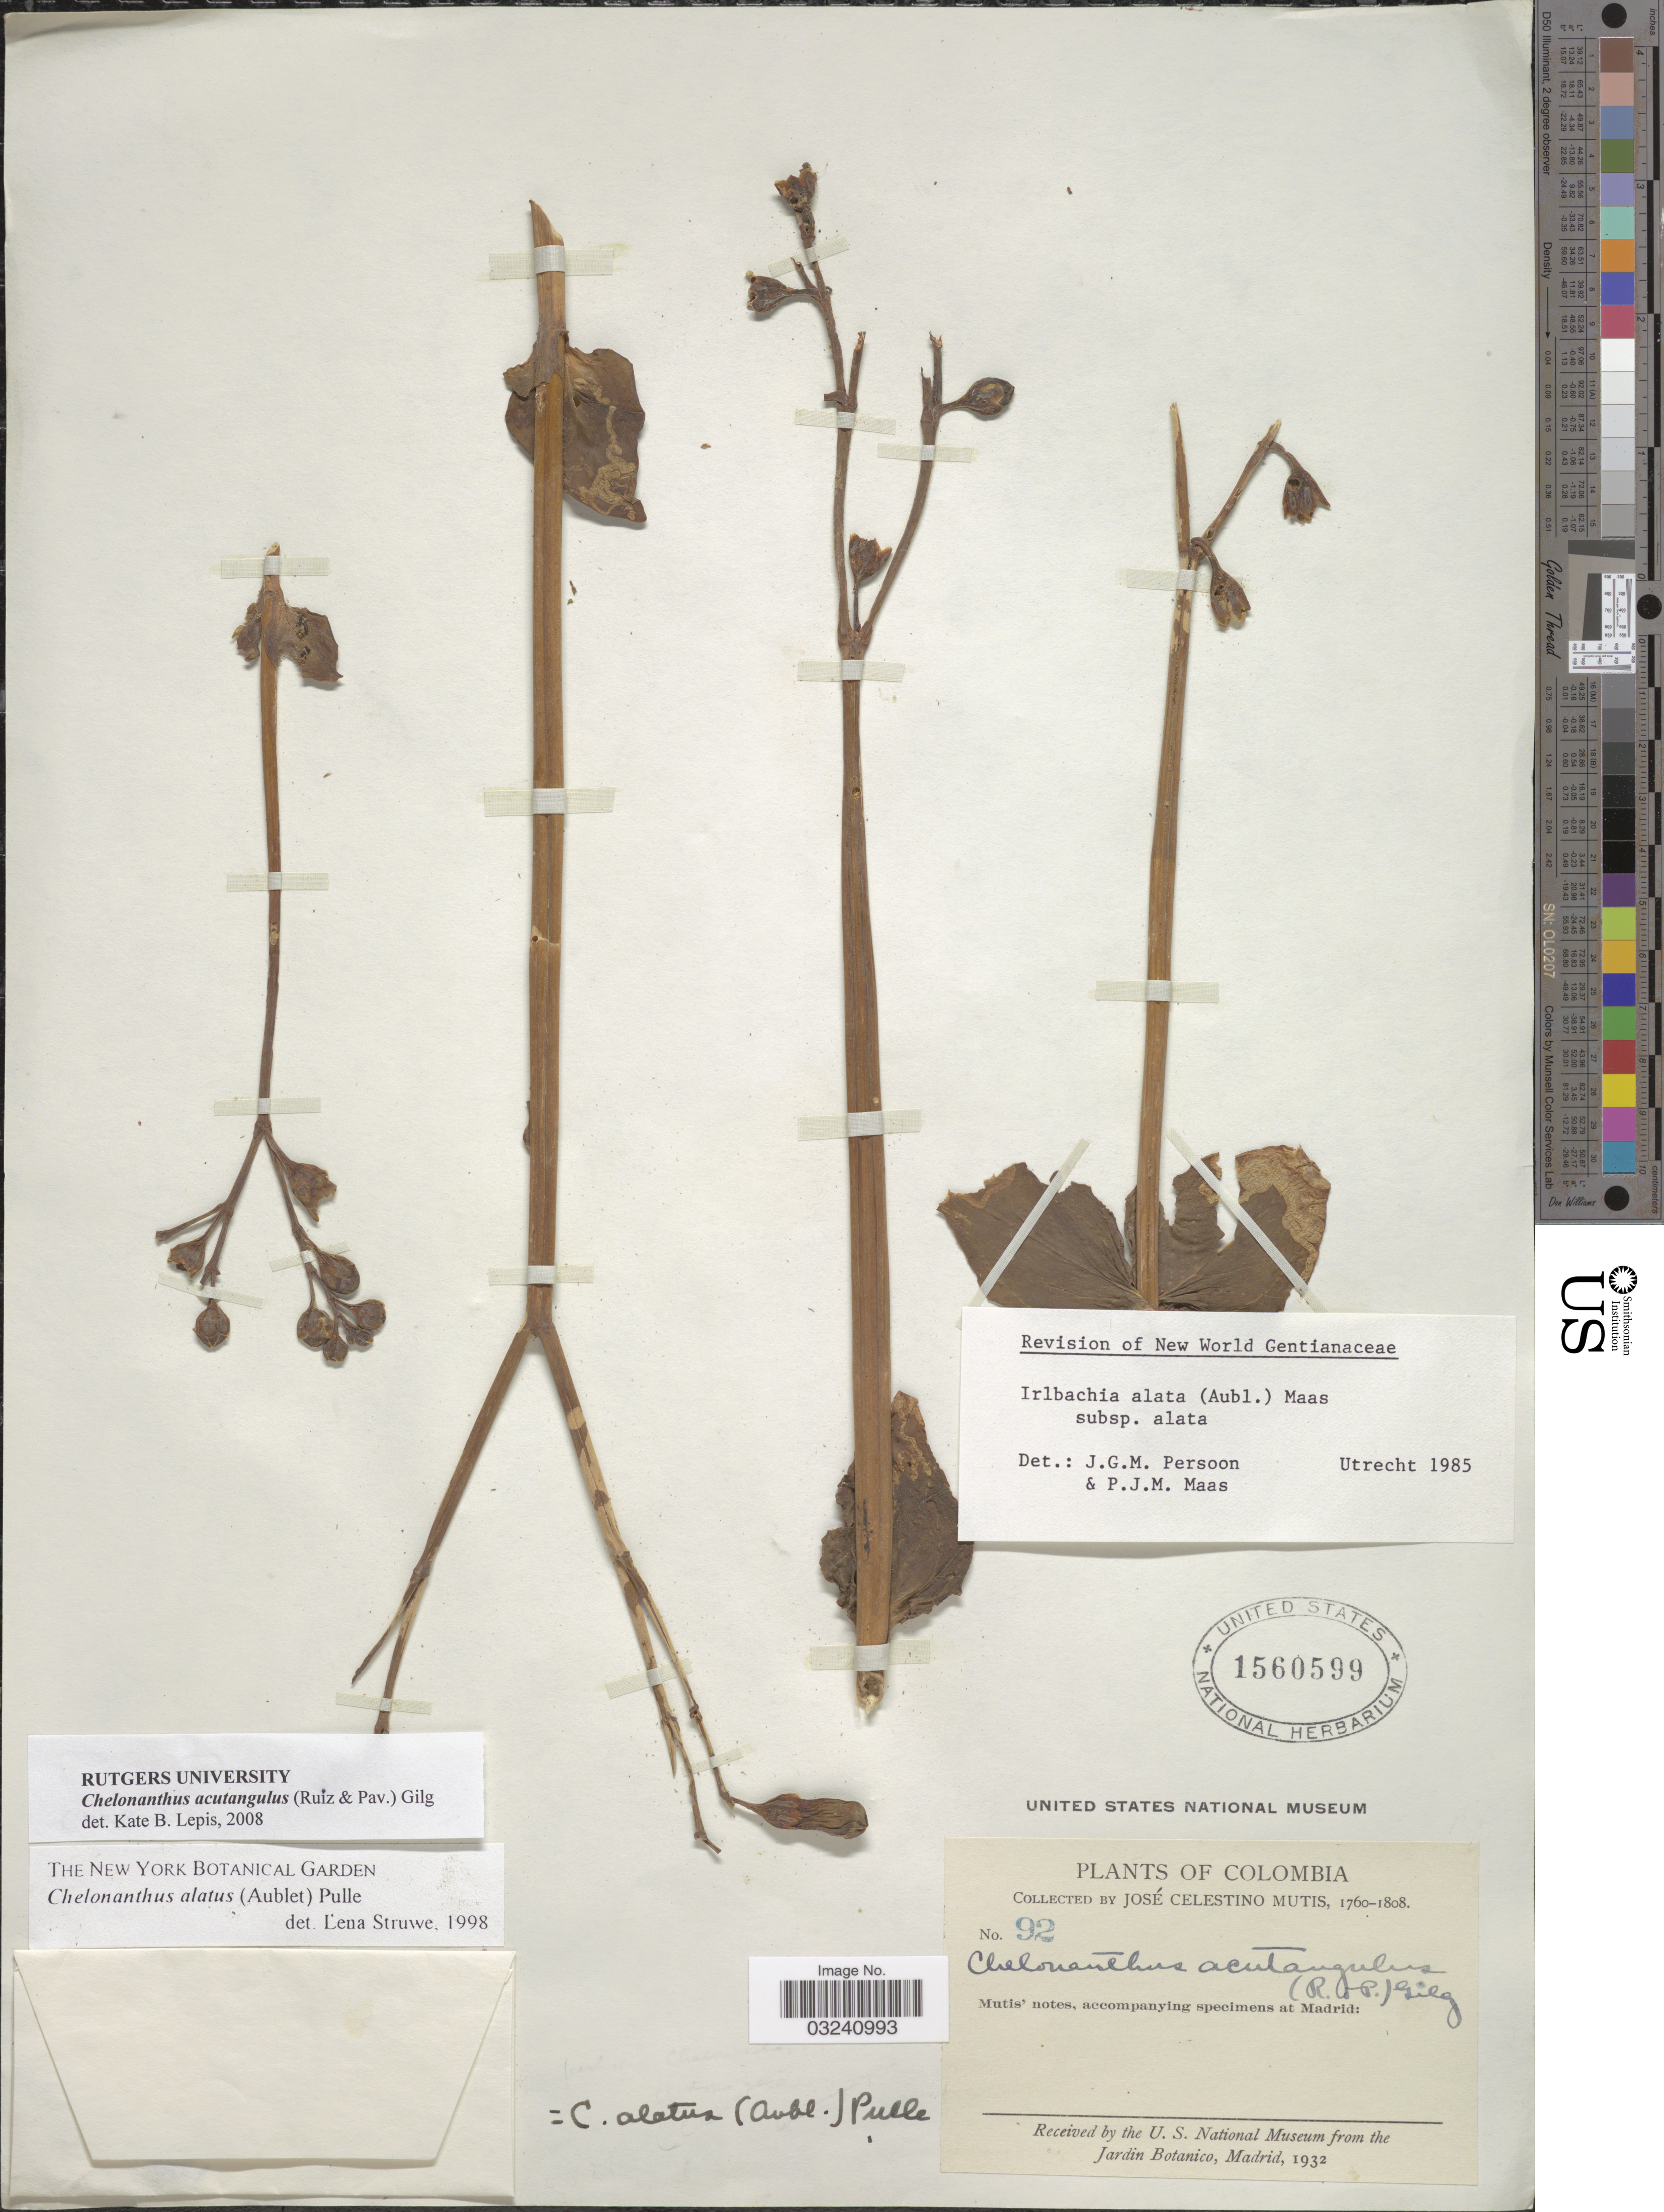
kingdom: Plantae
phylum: Tracheophyta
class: Magnoliopsida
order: Gentianales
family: Gentianaceae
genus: Chelonanthus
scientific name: Chelonanthus acutangulus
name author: (Ruiz & Pav.) Gilg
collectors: J. C. B. Mutis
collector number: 92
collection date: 1760/1808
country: Colombia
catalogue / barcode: US 1560599